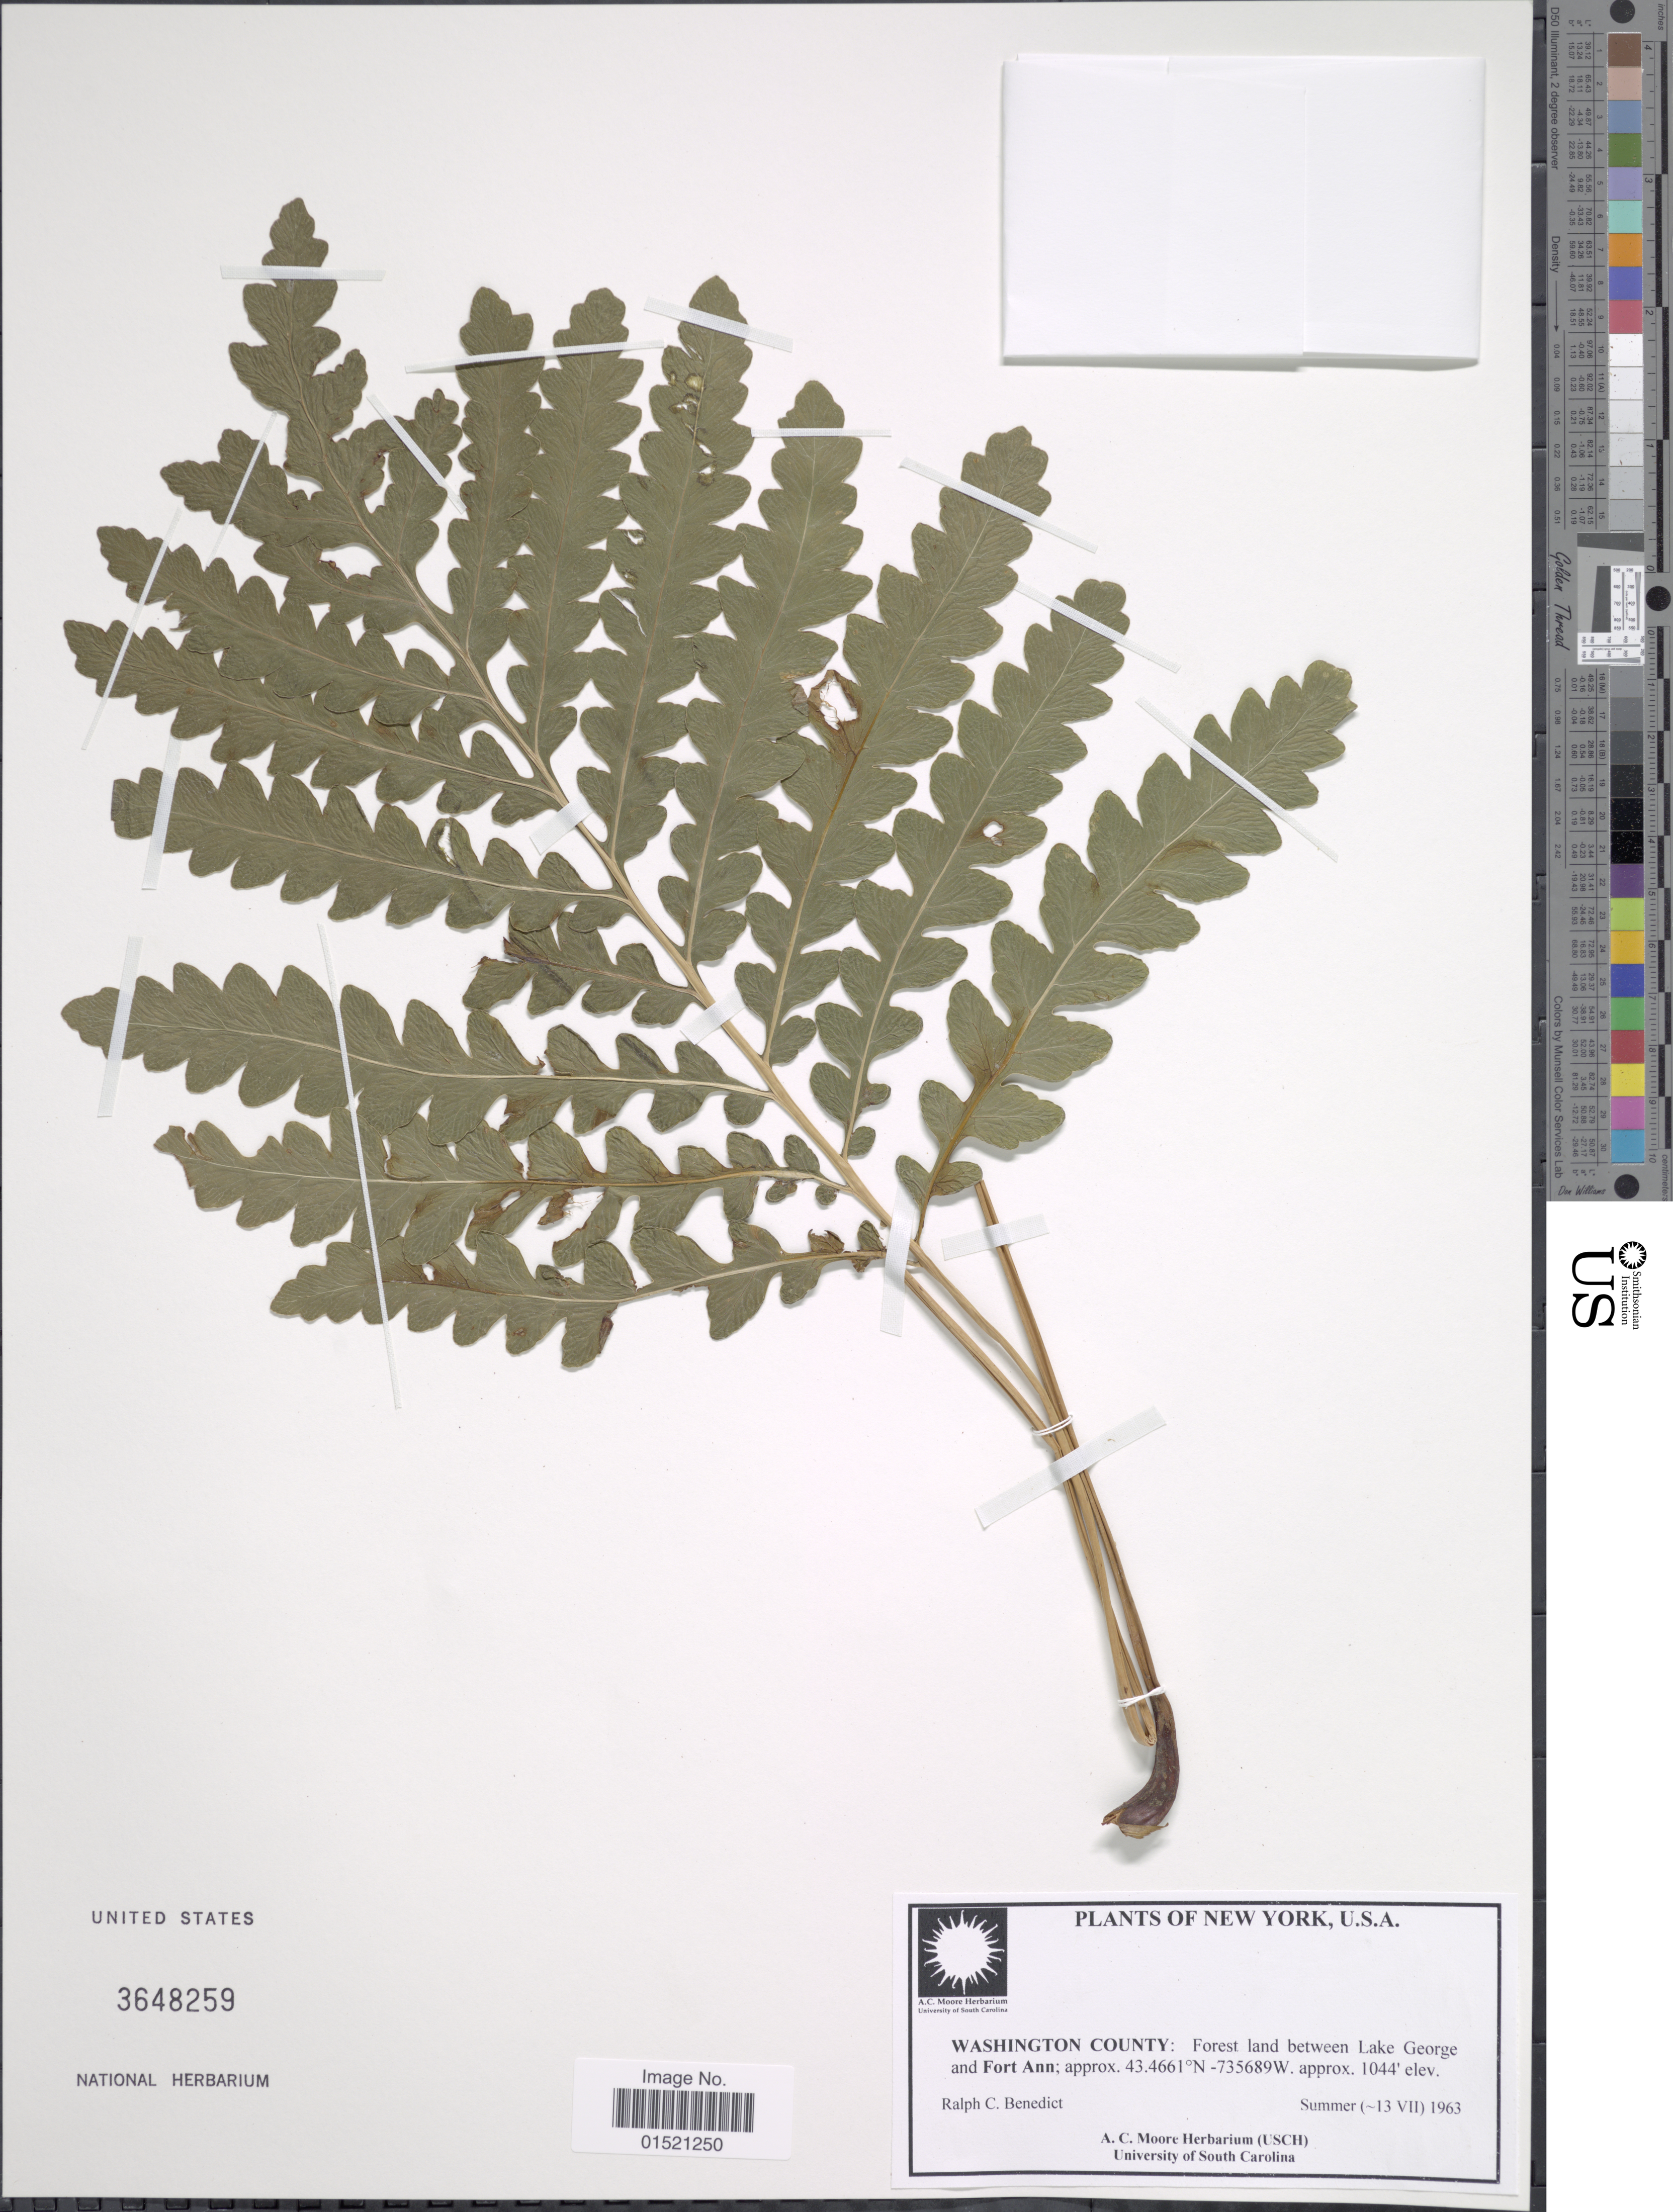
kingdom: Plantae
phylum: Tracheophyta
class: Polypodiopsida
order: Polypodiales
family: Onocleaceae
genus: Onoclea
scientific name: Onoclea sensibilis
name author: L.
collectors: R. C. Benedict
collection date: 1963-07-13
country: United States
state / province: Washington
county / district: Washington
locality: New York, Washington County: Forest land between Lake George and Fort Ann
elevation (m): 318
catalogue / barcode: US 3648259